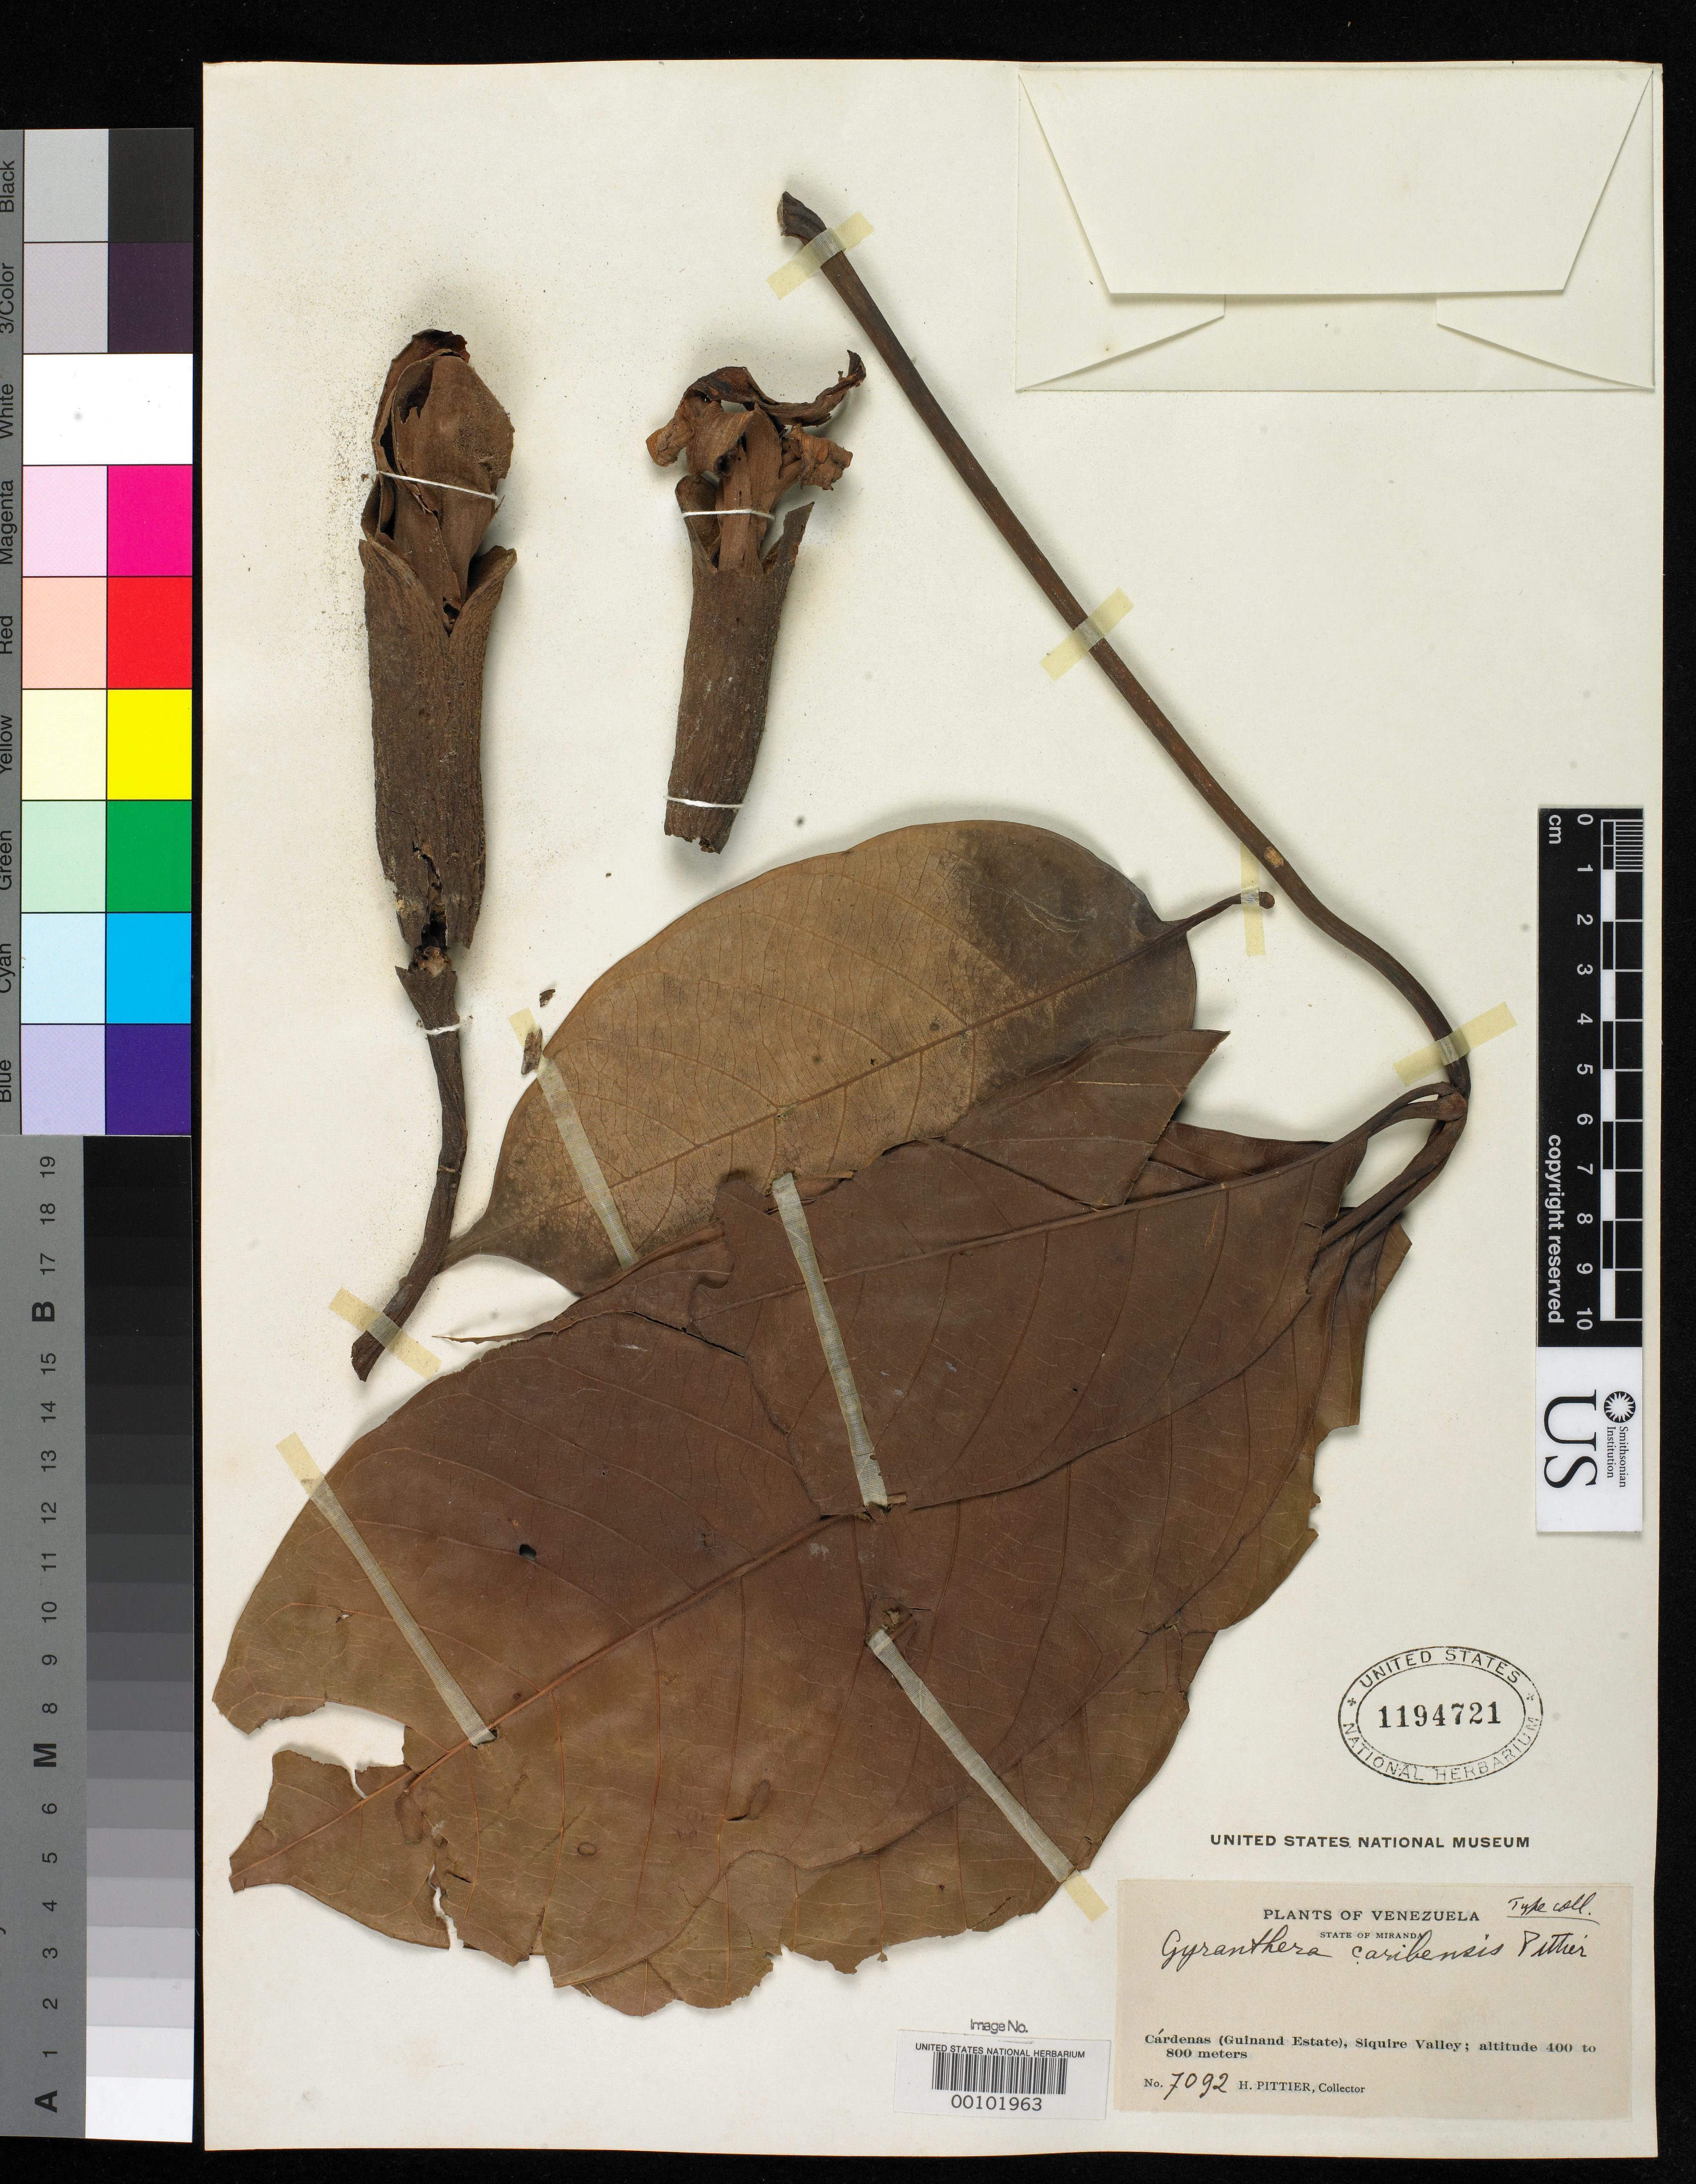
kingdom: Plantae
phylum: Tracheophyta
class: Magnoliopsida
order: Malvales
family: Malvaceae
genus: Gyranthera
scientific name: Gyranthera caribensis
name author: Pittier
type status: Isosyntype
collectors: H. F. Pittier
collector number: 7092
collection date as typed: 07 Apr 1917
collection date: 1917-04-07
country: Venezuela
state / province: Miranda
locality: Cardenas, Valle de Siquire.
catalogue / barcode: US 1194721